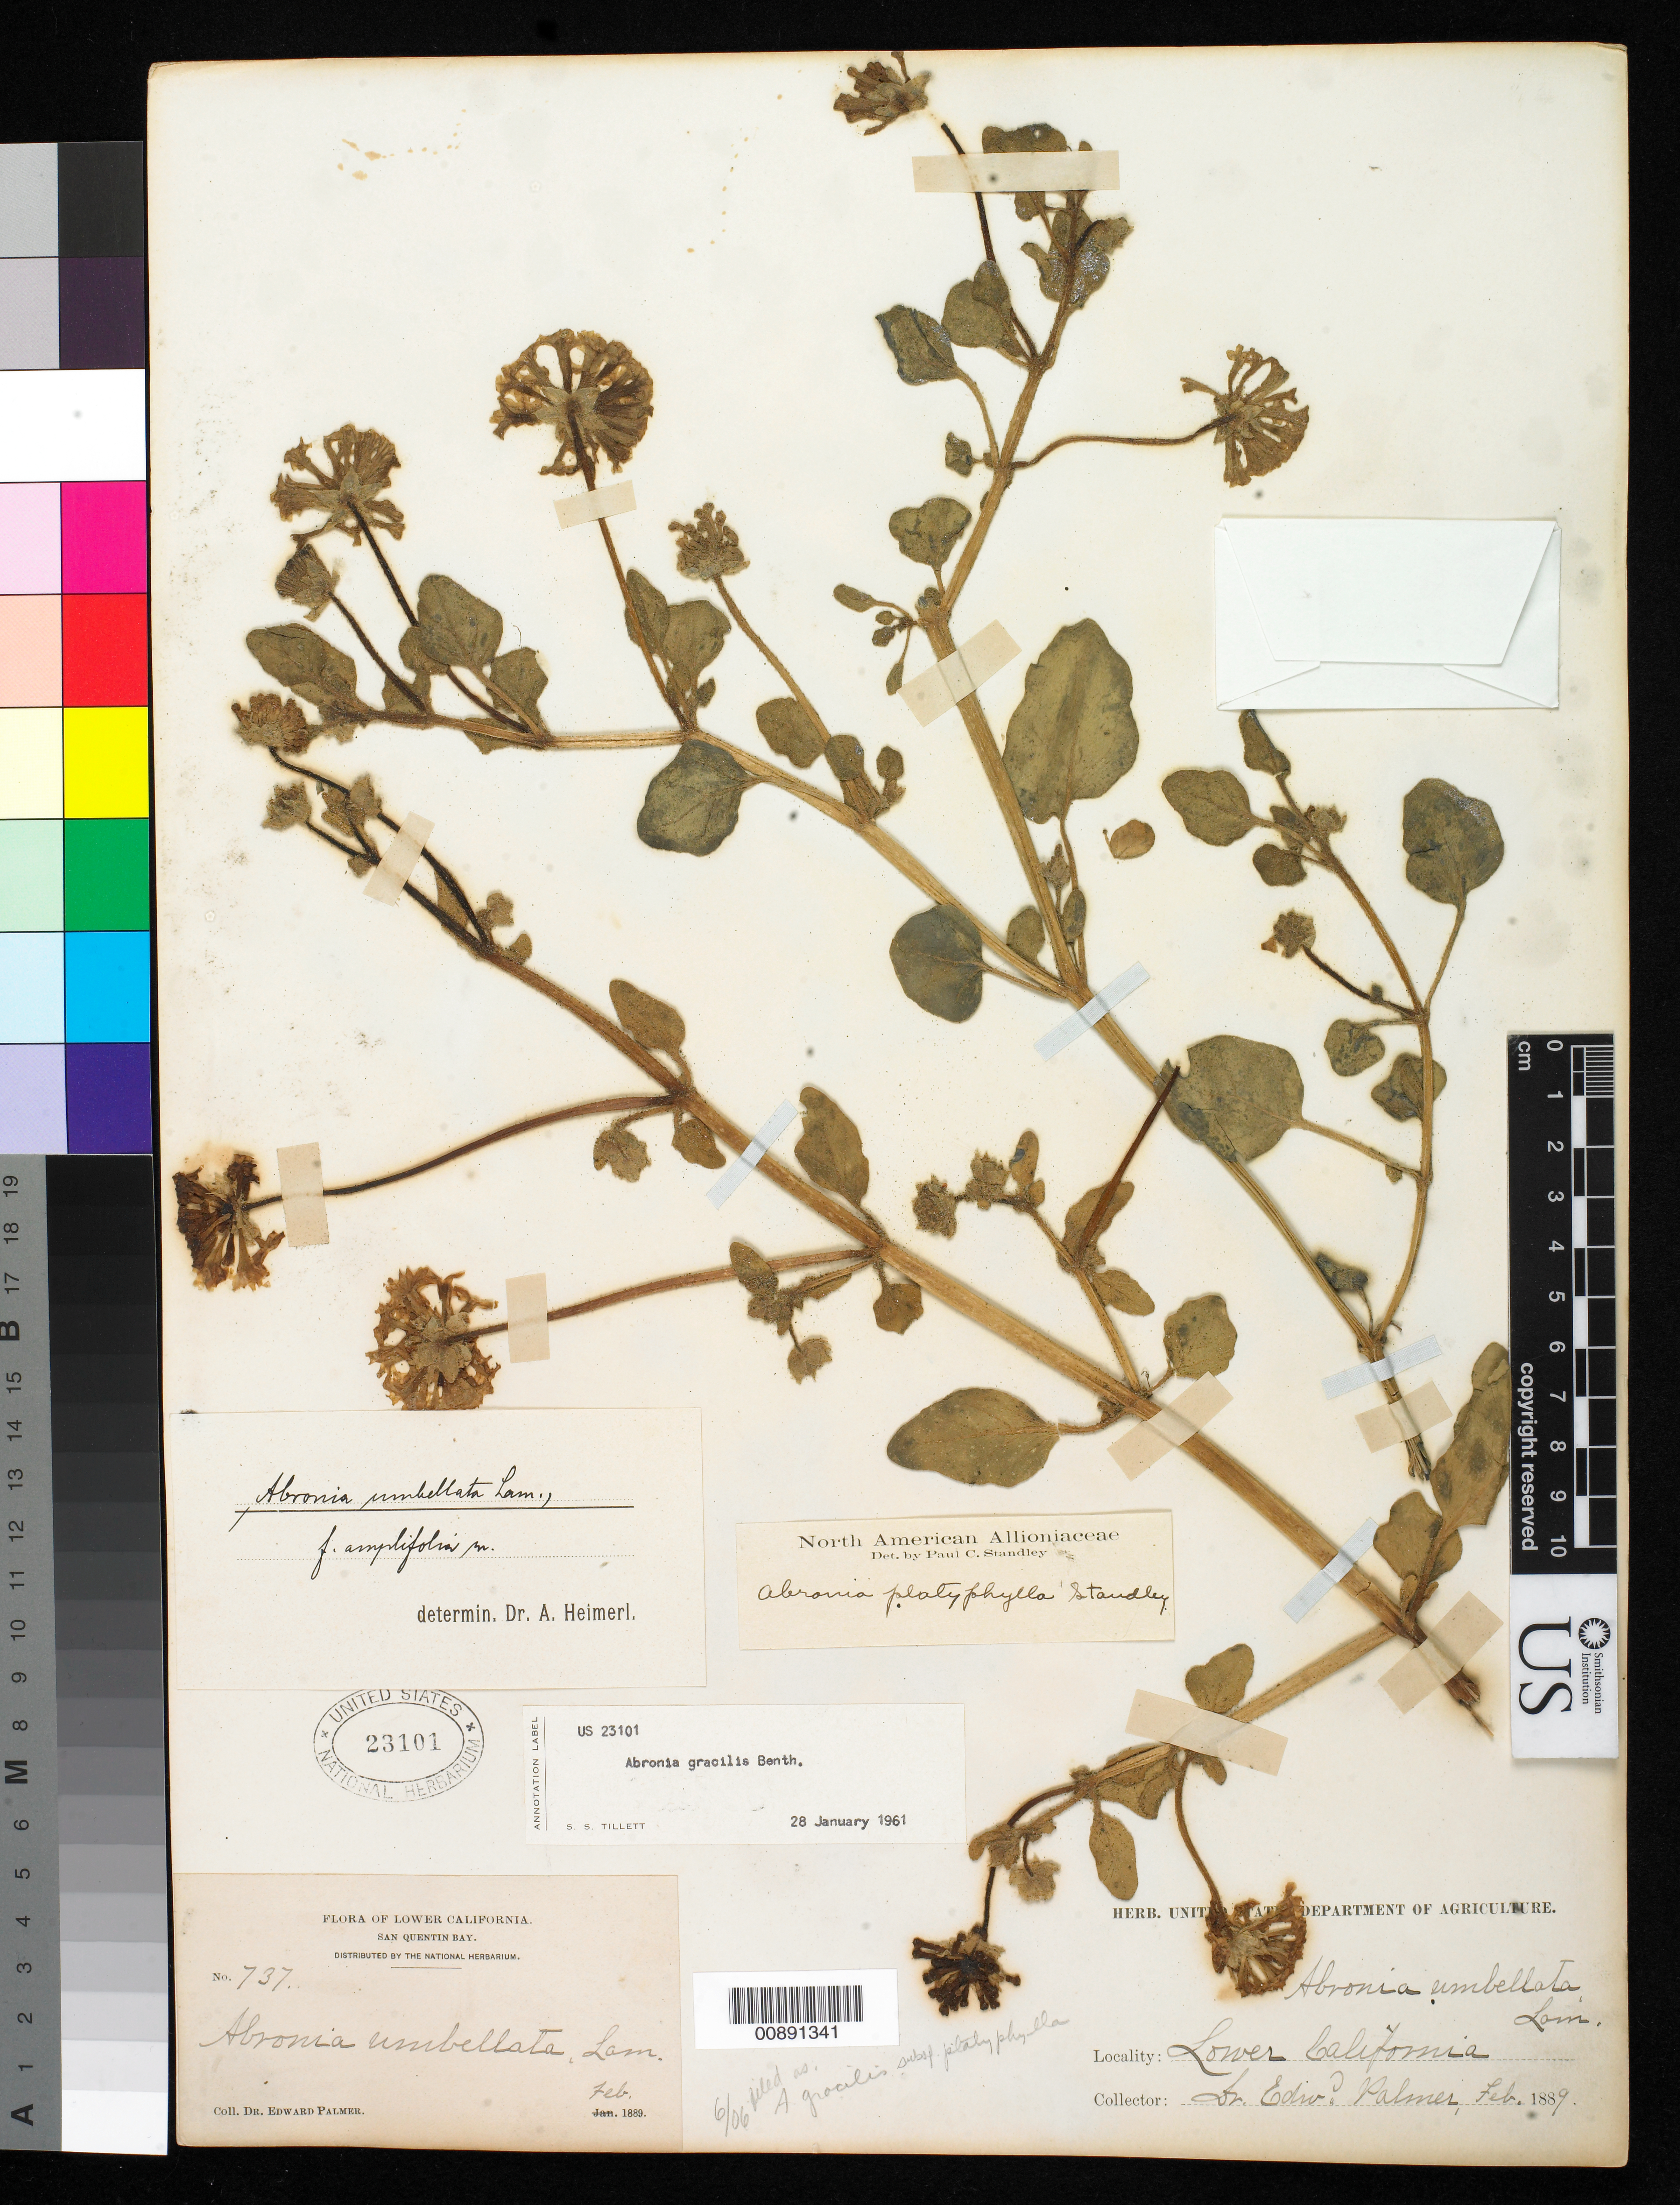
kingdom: Plantae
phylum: Tracheophyta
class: Magnoliopsida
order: Caryophyllales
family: Nyctaginaceae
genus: Abronia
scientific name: Abronia gracilis subsp. platyphylla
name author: (Standl.) Ferris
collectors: E. Palmer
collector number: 737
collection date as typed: Feb 1889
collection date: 1889-02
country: Mexico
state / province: Baja California Norte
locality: San Quentin Bay, Baja California.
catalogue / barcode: US 23101